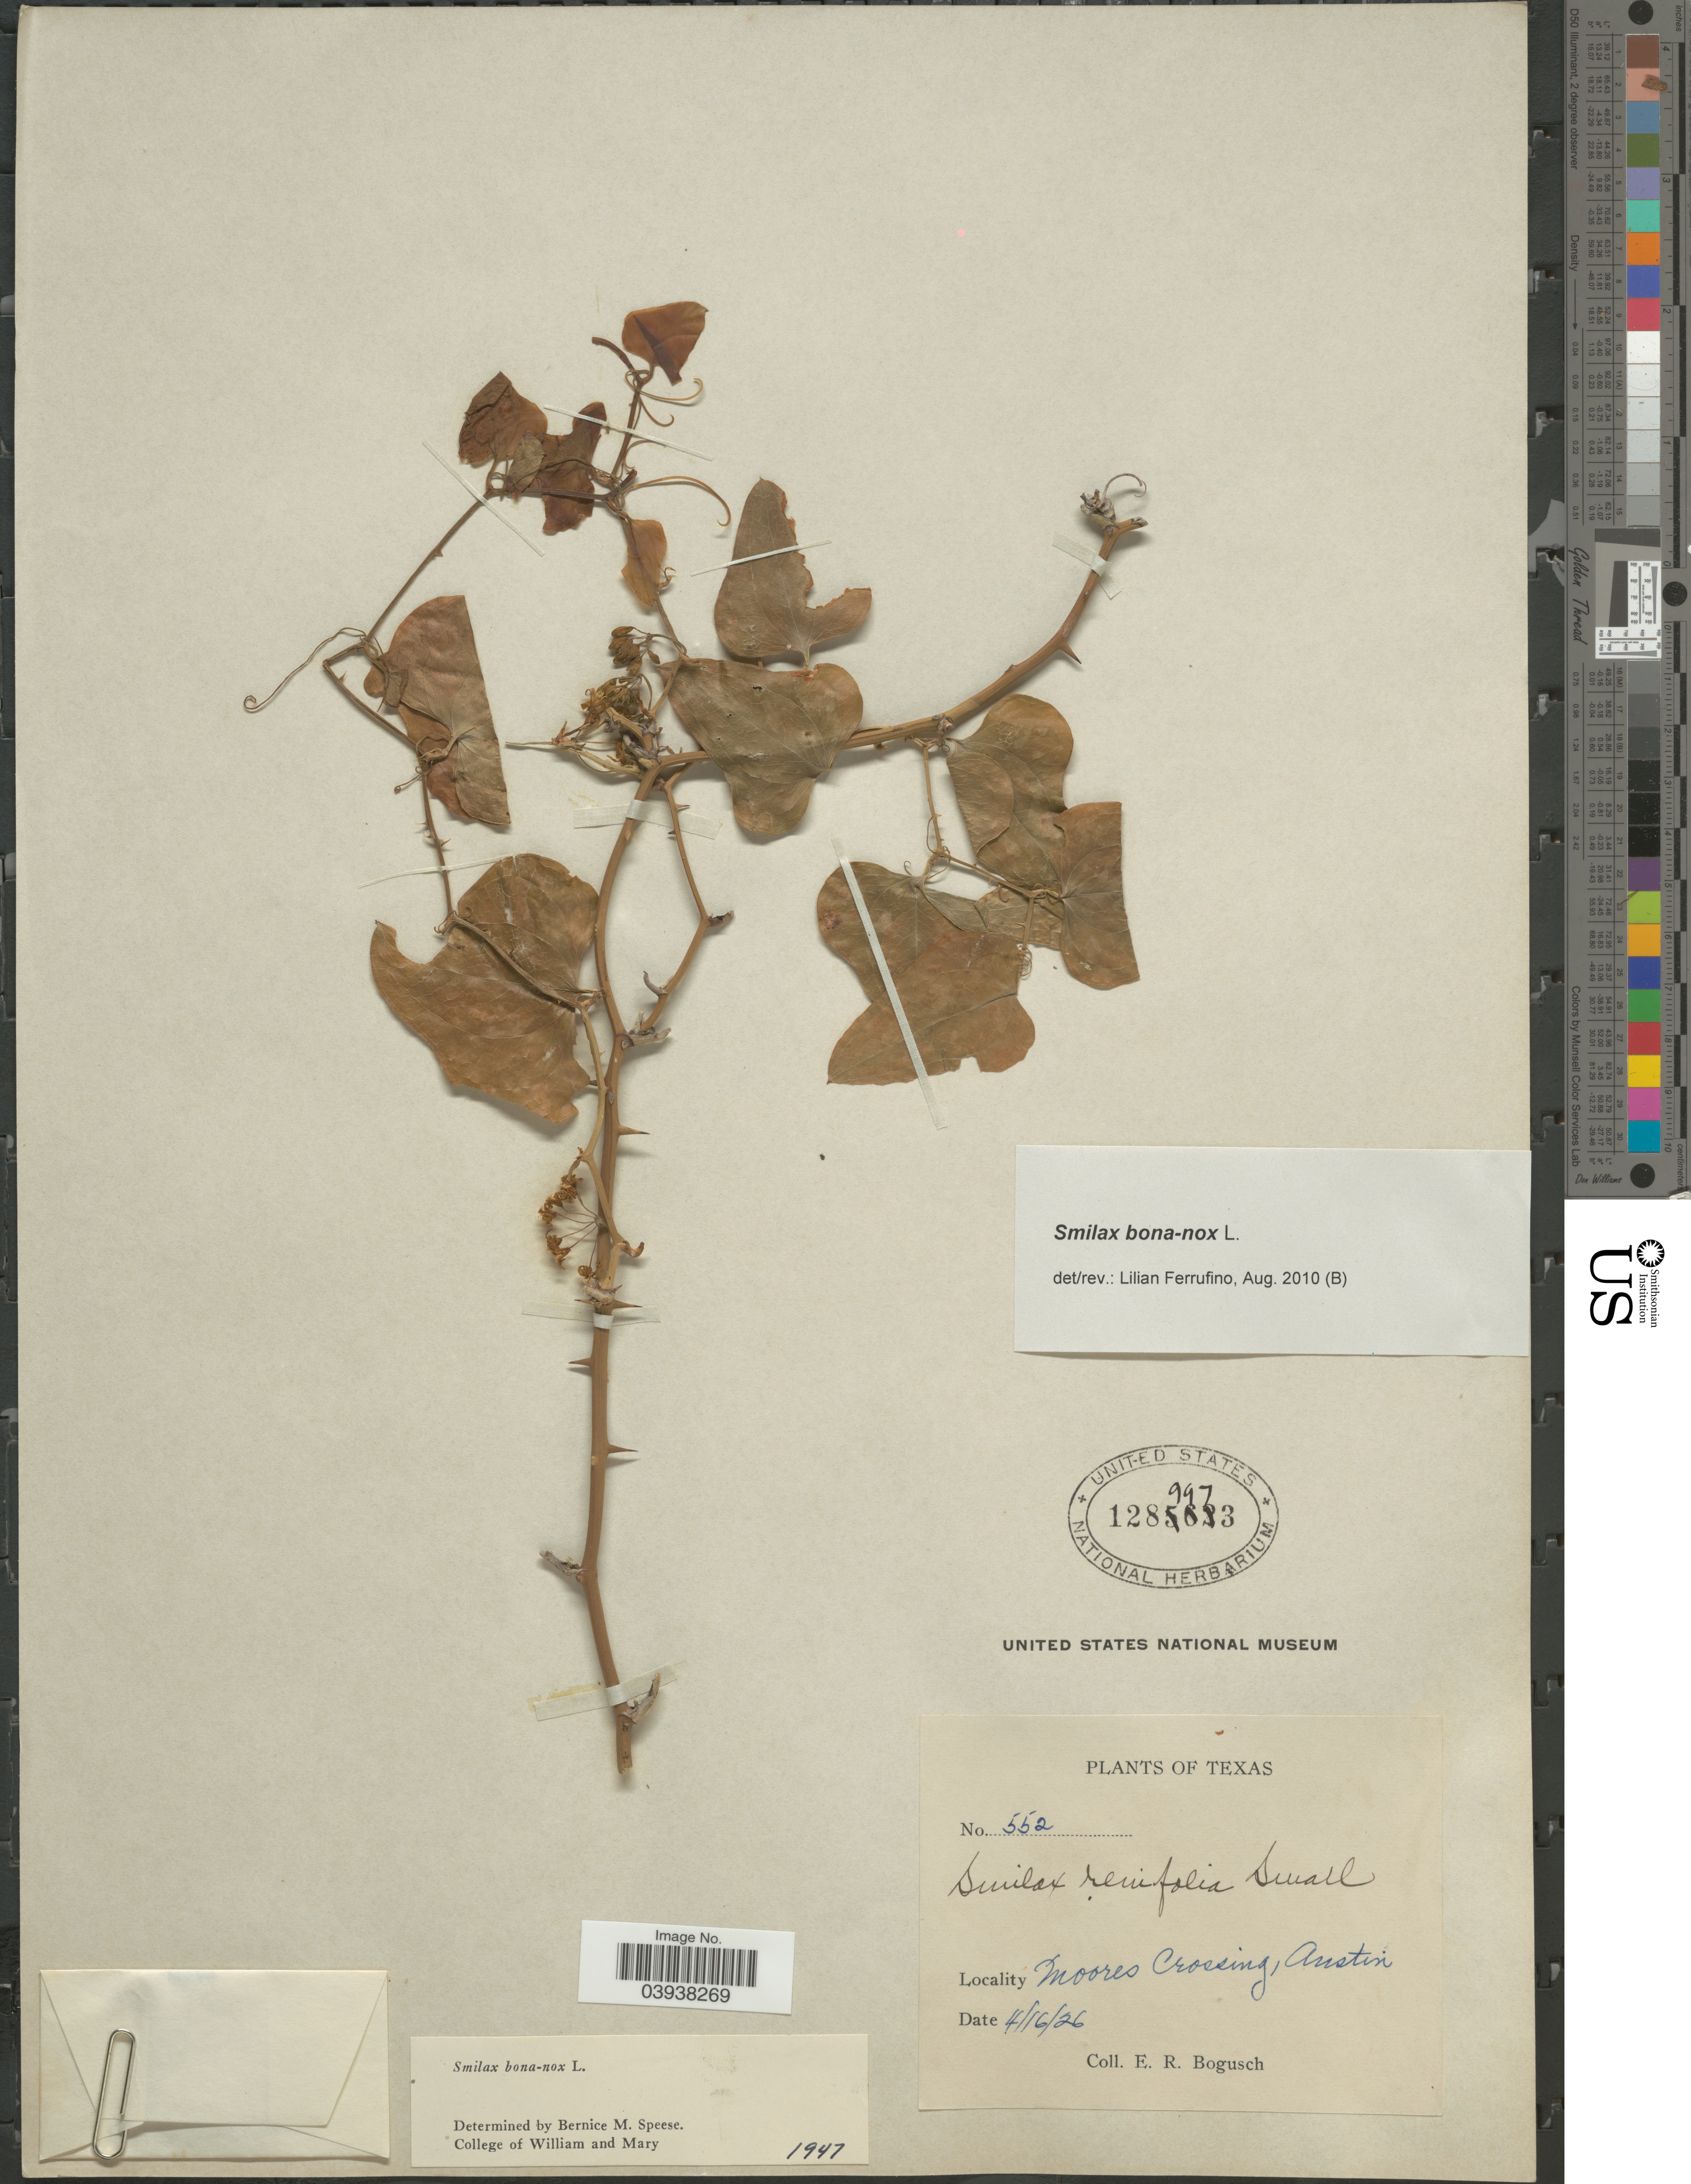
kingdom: Plantae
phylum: Tracheophyta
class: Liliopsida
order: Liliales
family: Smilacaceae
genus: Smilax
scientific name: Smilax bona-nox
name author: L.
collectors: E. Bogusch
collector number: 552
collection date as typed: Transcribed d/m/y: 16/4/26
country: United States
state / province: Texas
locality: Moores Crossing, Austin.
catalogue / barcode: US 1289973